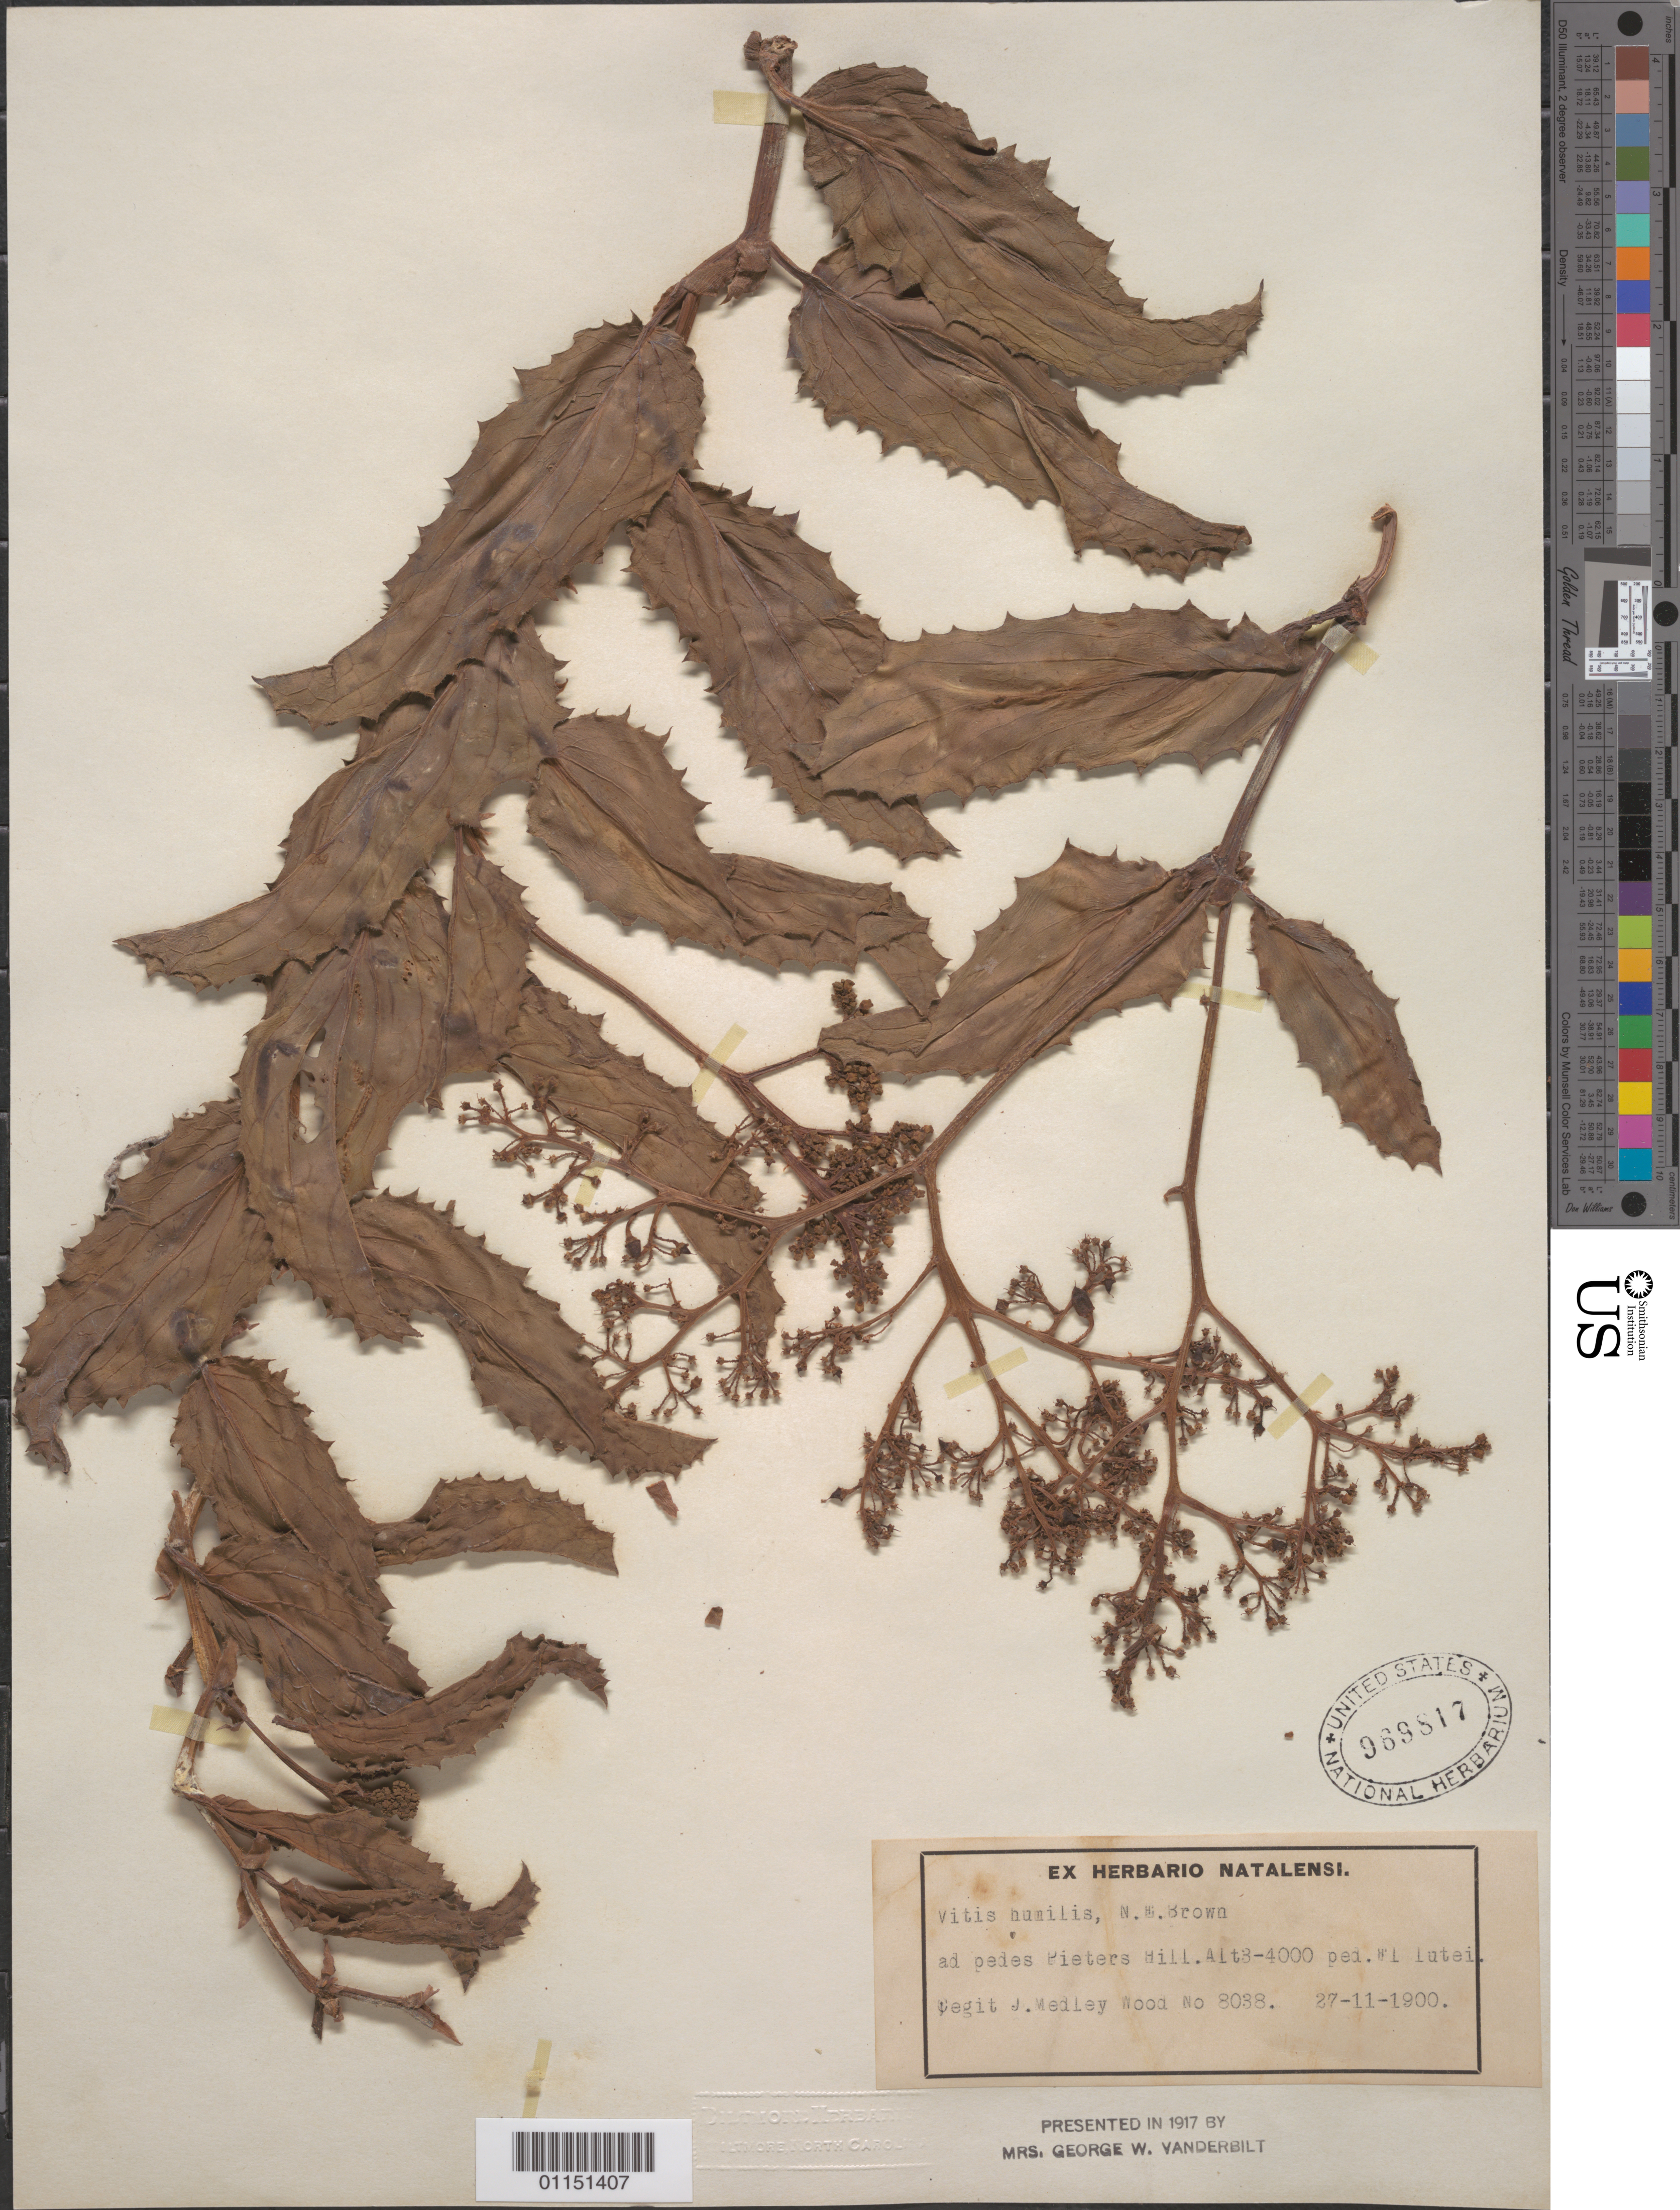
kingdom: Plantae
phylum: Tracheophyta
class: Magnoliopsida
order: Vitales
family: Vitaceae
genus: Vitis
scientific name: Vitis humilis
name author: N.E. Br.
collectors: J. M. Wood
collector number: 8038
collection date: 1900-11-27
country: South Africa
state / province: KwaZulu-Natal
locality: Pieters Hill.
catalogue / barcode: US 969817